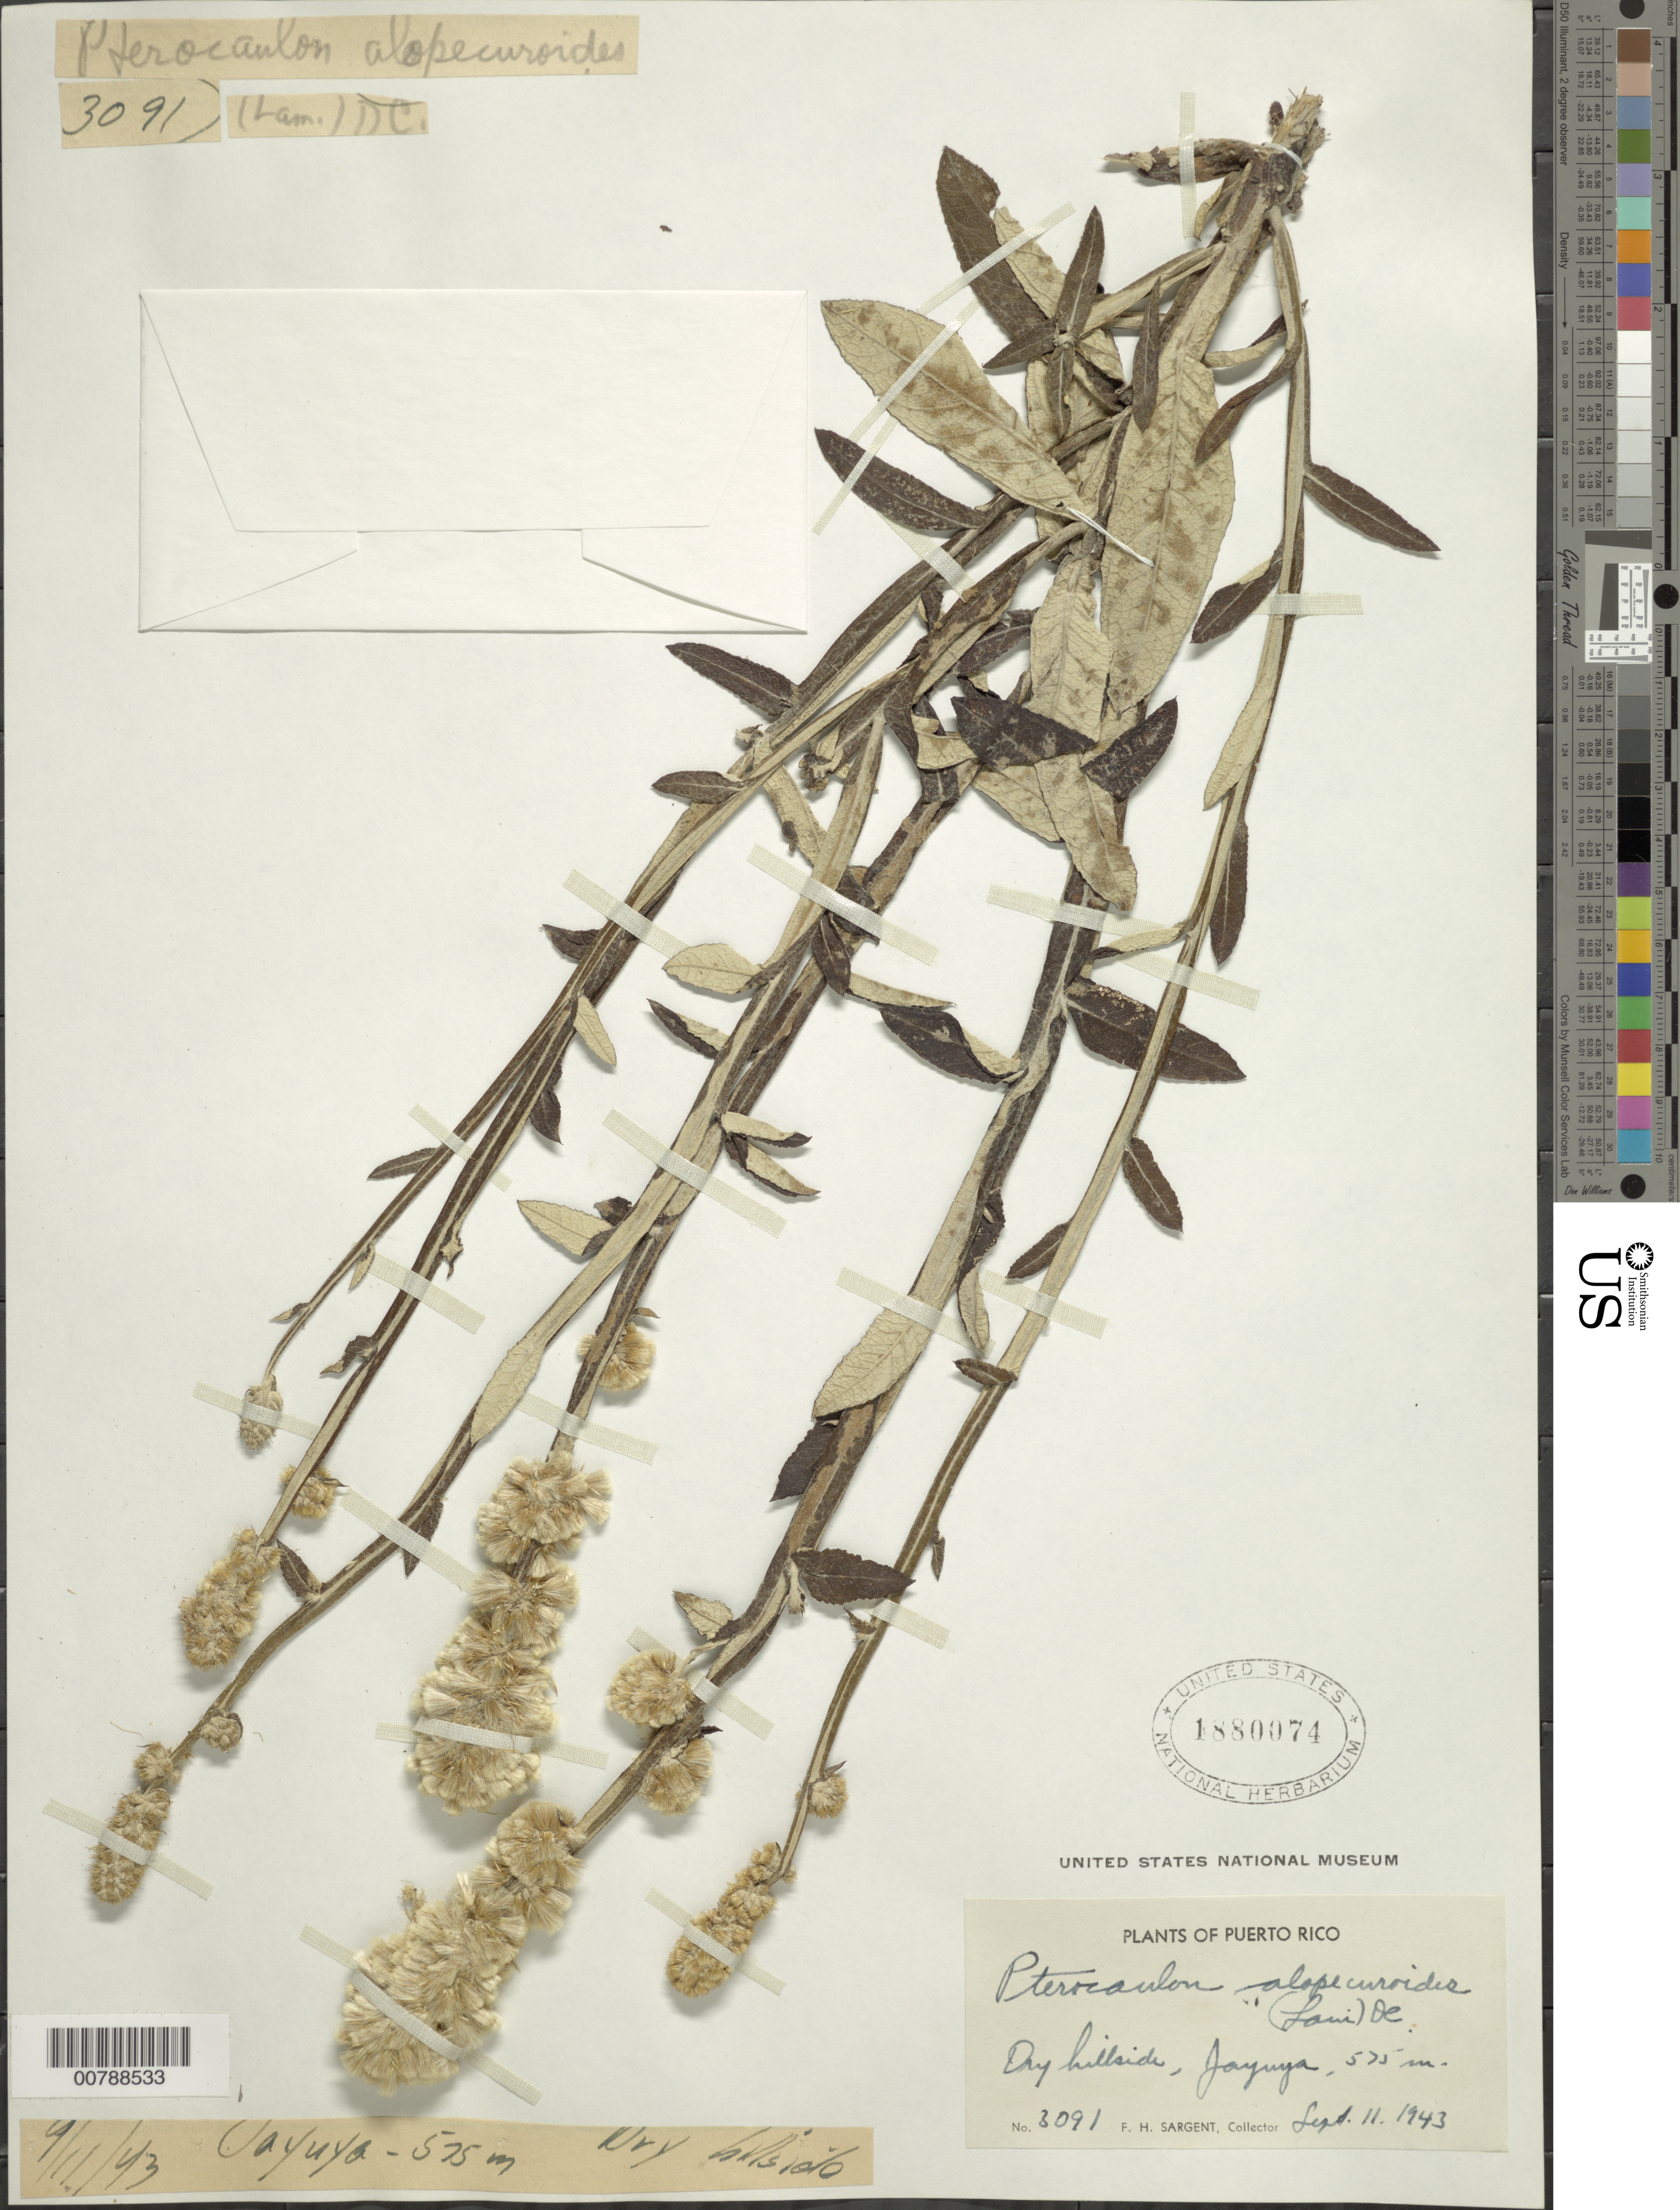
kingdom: Plantae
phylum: Tracheophyta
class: Magnoliopsida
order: Asterales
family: Asteraceae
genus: Pterocaulon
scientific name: Pterocaulon alopecuroides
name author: (Lam.) DC.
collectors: F. H. Sargent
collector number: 3091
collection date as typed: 11 Sep 1943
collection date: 1943-09-11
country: Puerto Rico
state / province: Jayuya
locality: Dry hillside, Jayuya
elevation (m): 575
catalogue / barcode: US 1880074